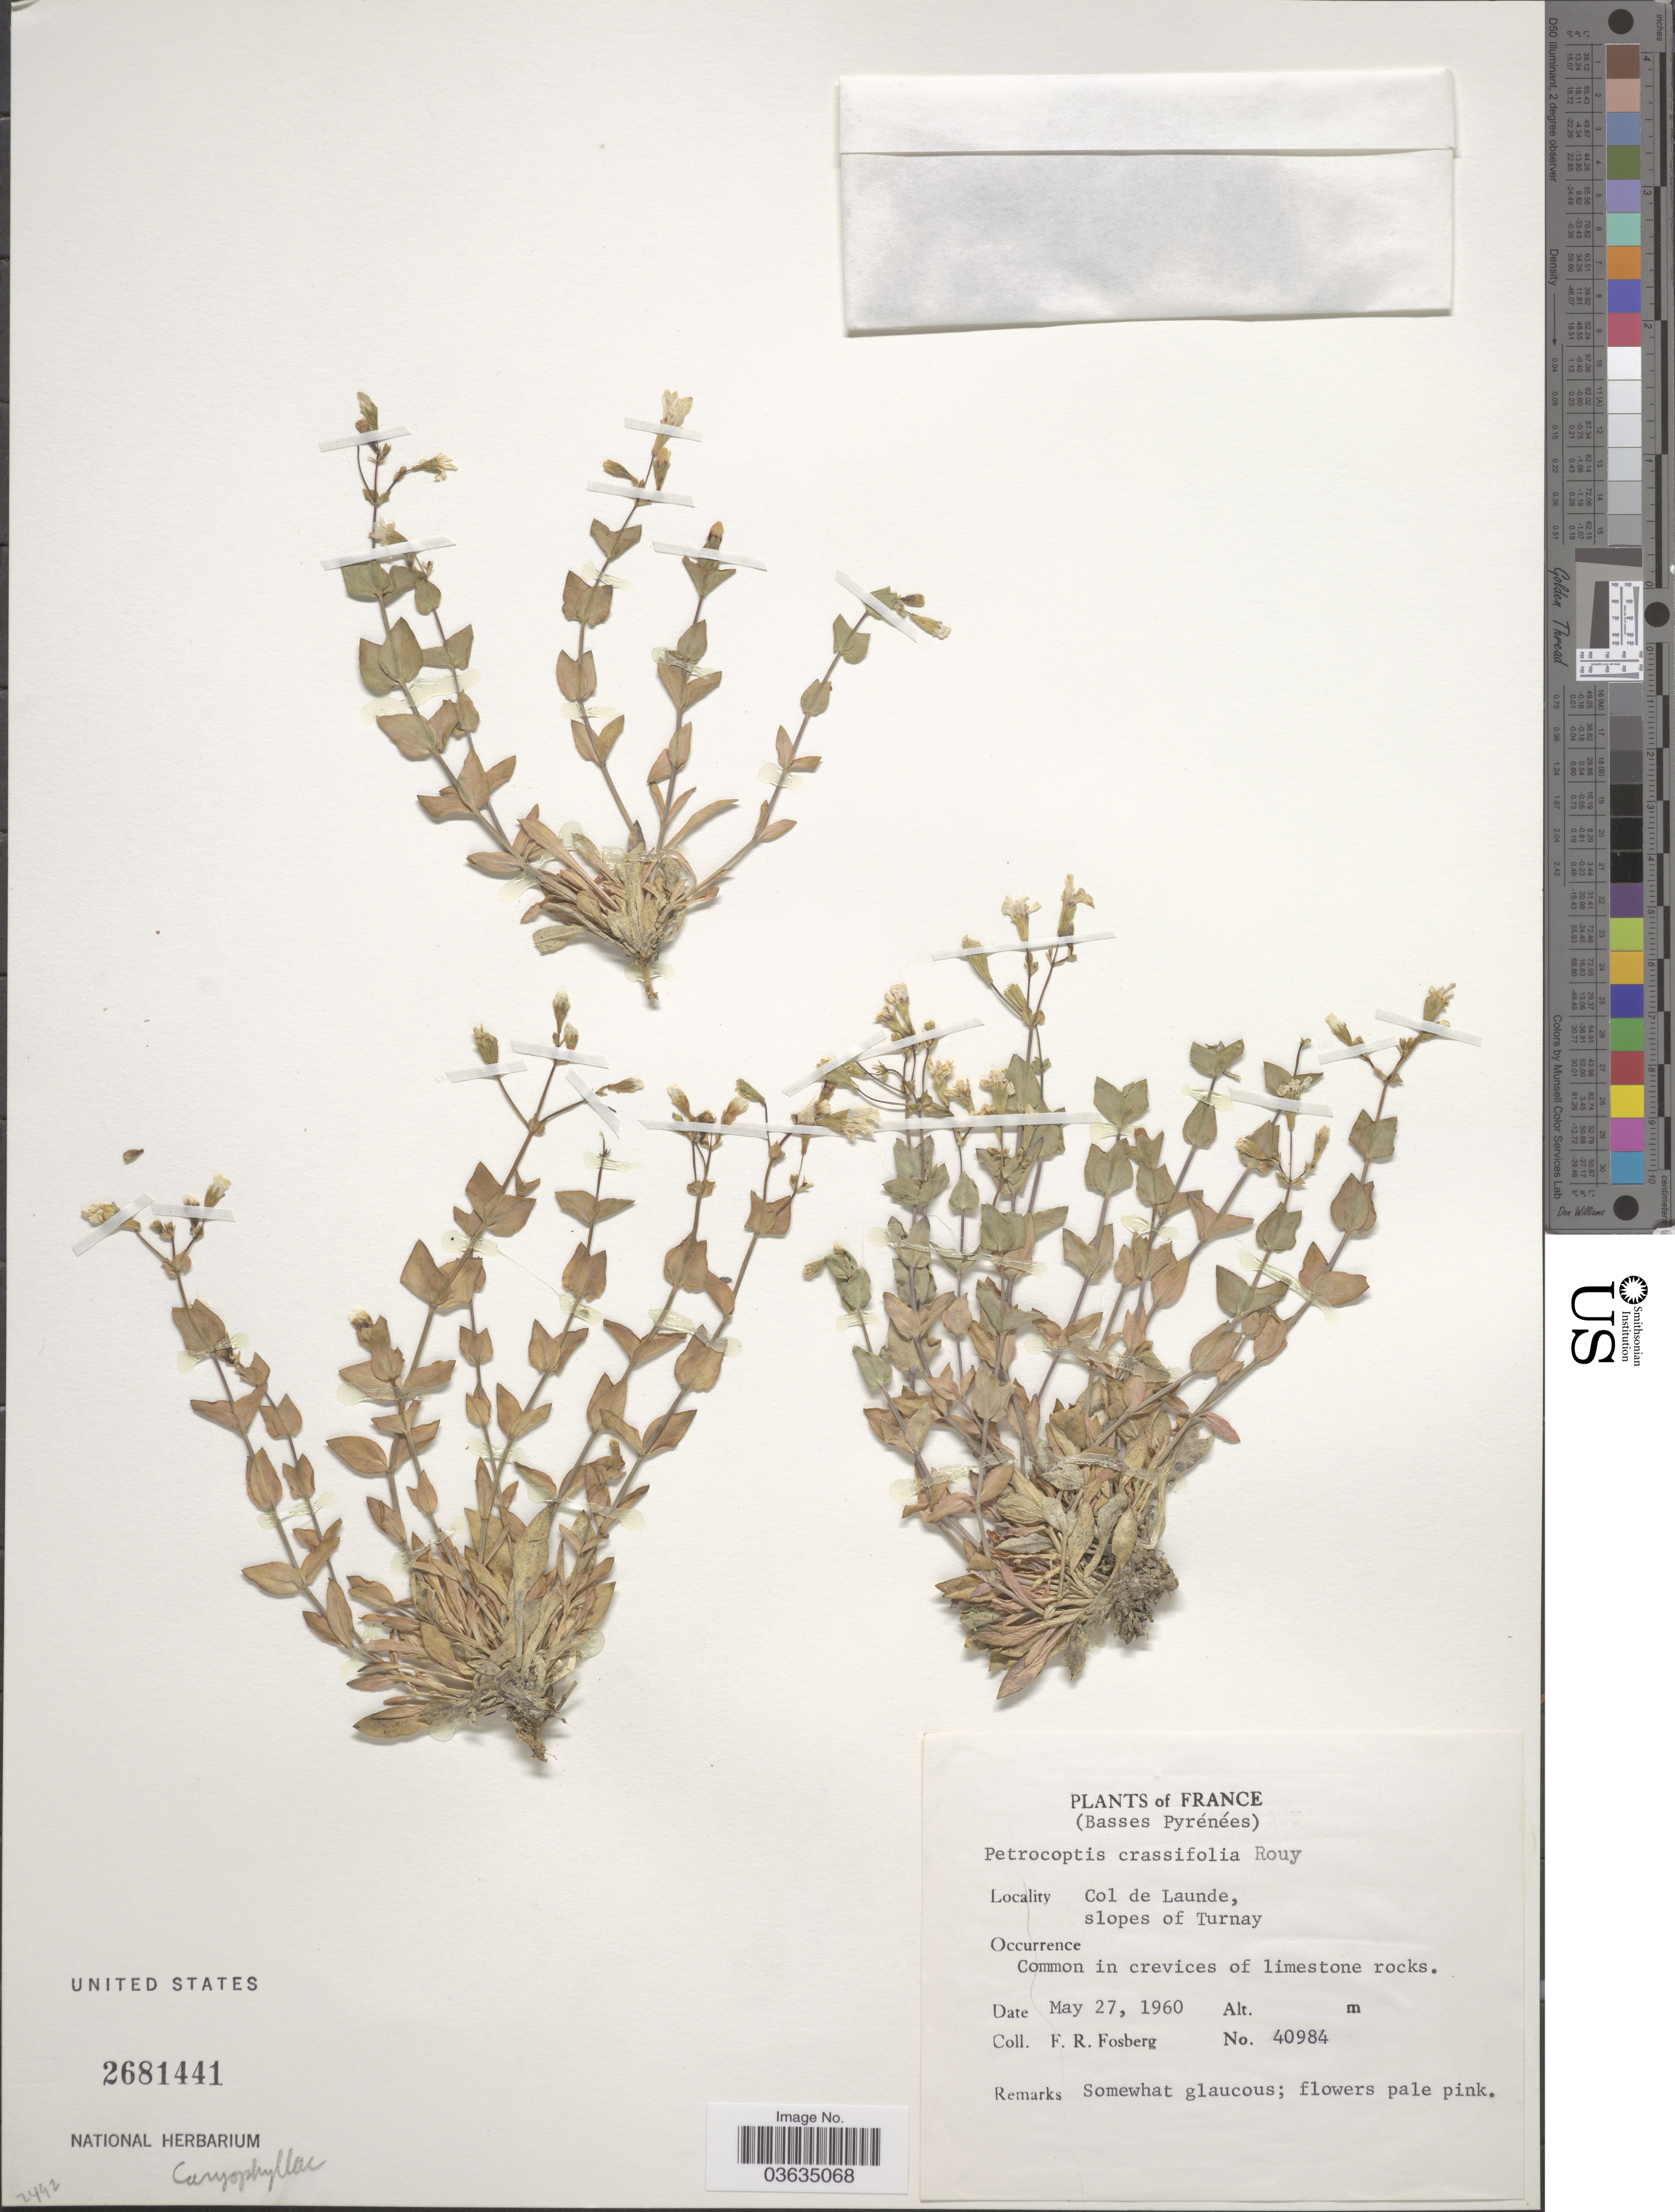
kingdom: Plantae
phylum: Tracheophyta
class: Magnoliopsida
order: Caryophyllales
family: Caryophyllaceae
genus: Petrocoptis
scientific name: Petrocoptis crassifolia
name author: Rouy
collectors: F. R. Fosberg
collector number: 40984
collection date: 1960-05-27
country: France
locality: (Basses Pyrénées). Col de Launde, slopes of Turnay.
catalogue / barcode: US 2681441